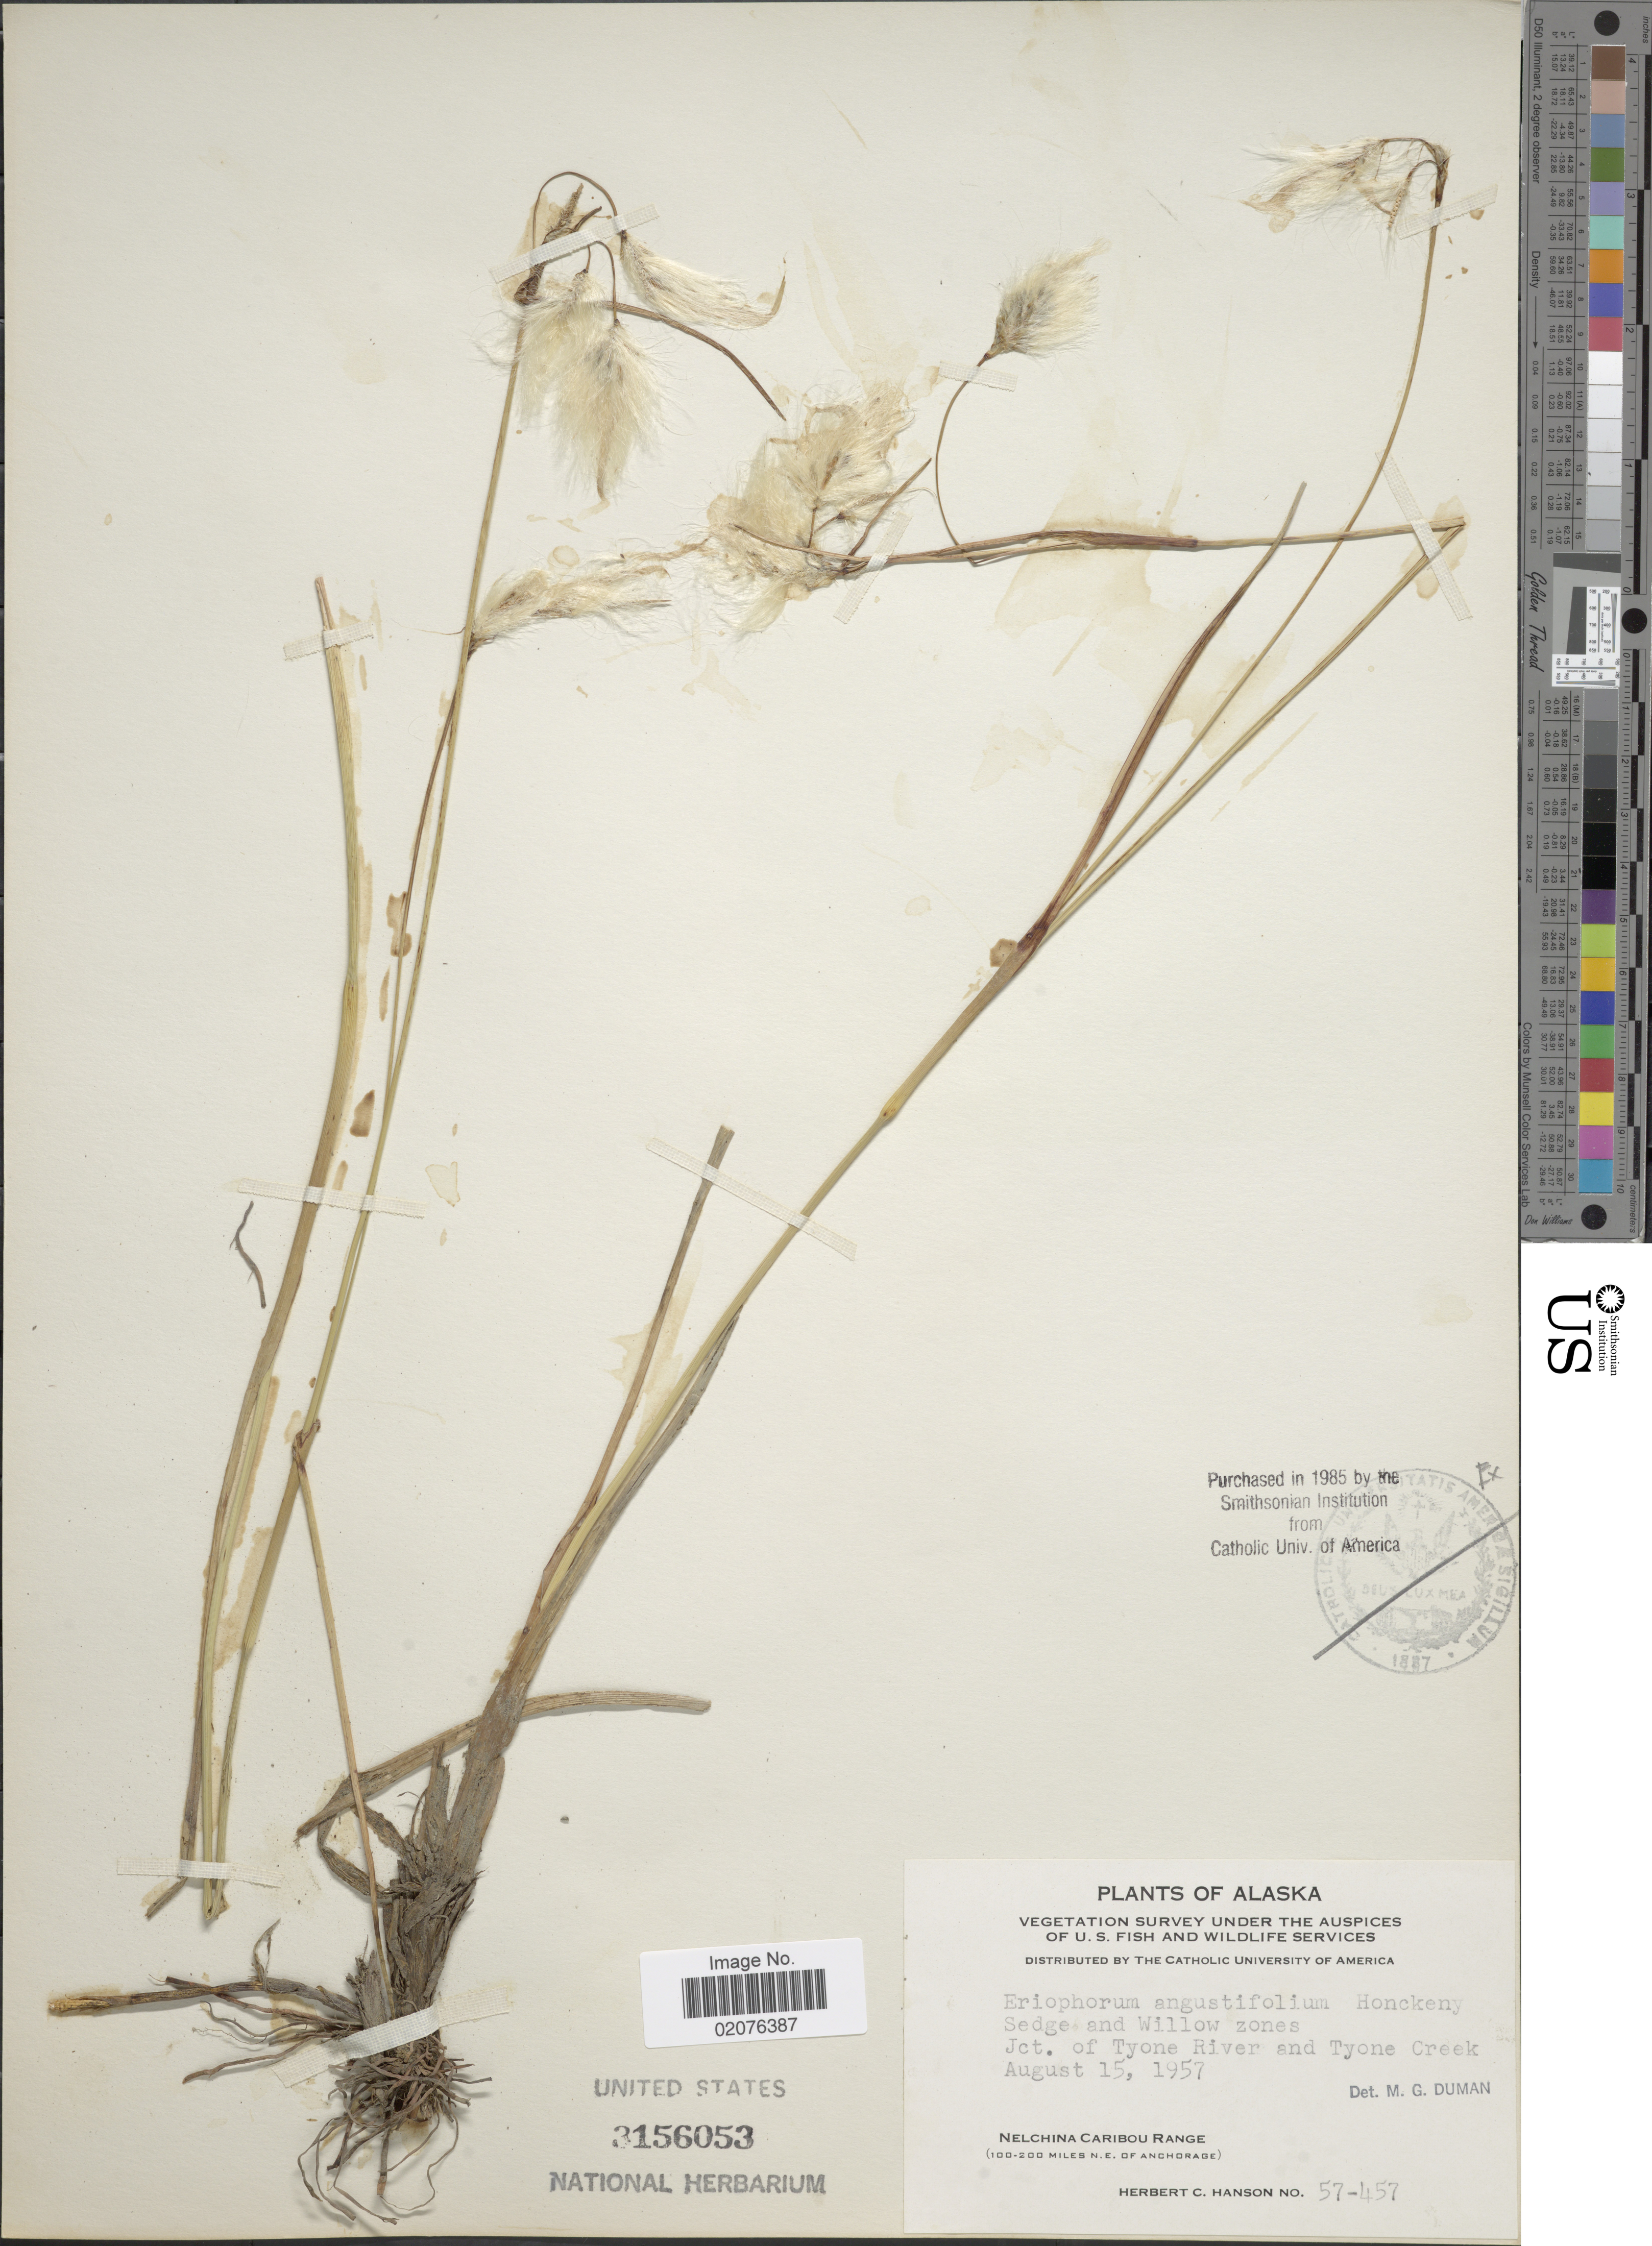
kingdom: Plantae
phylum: Tracheophyta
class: Liliopsida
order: Poales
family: Cyperaceae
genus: Eriophorum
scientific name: Eriophorum angustifolium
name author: Honck.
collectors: H. Hanson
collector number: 57-457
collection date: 1957-08-15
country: United States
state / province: Alaska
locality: Jct. of Tyone River and Tyone Creek. Nelchina Caribou Range (100-200 miles N. E. of Anchorage)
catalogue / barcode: US 3156053